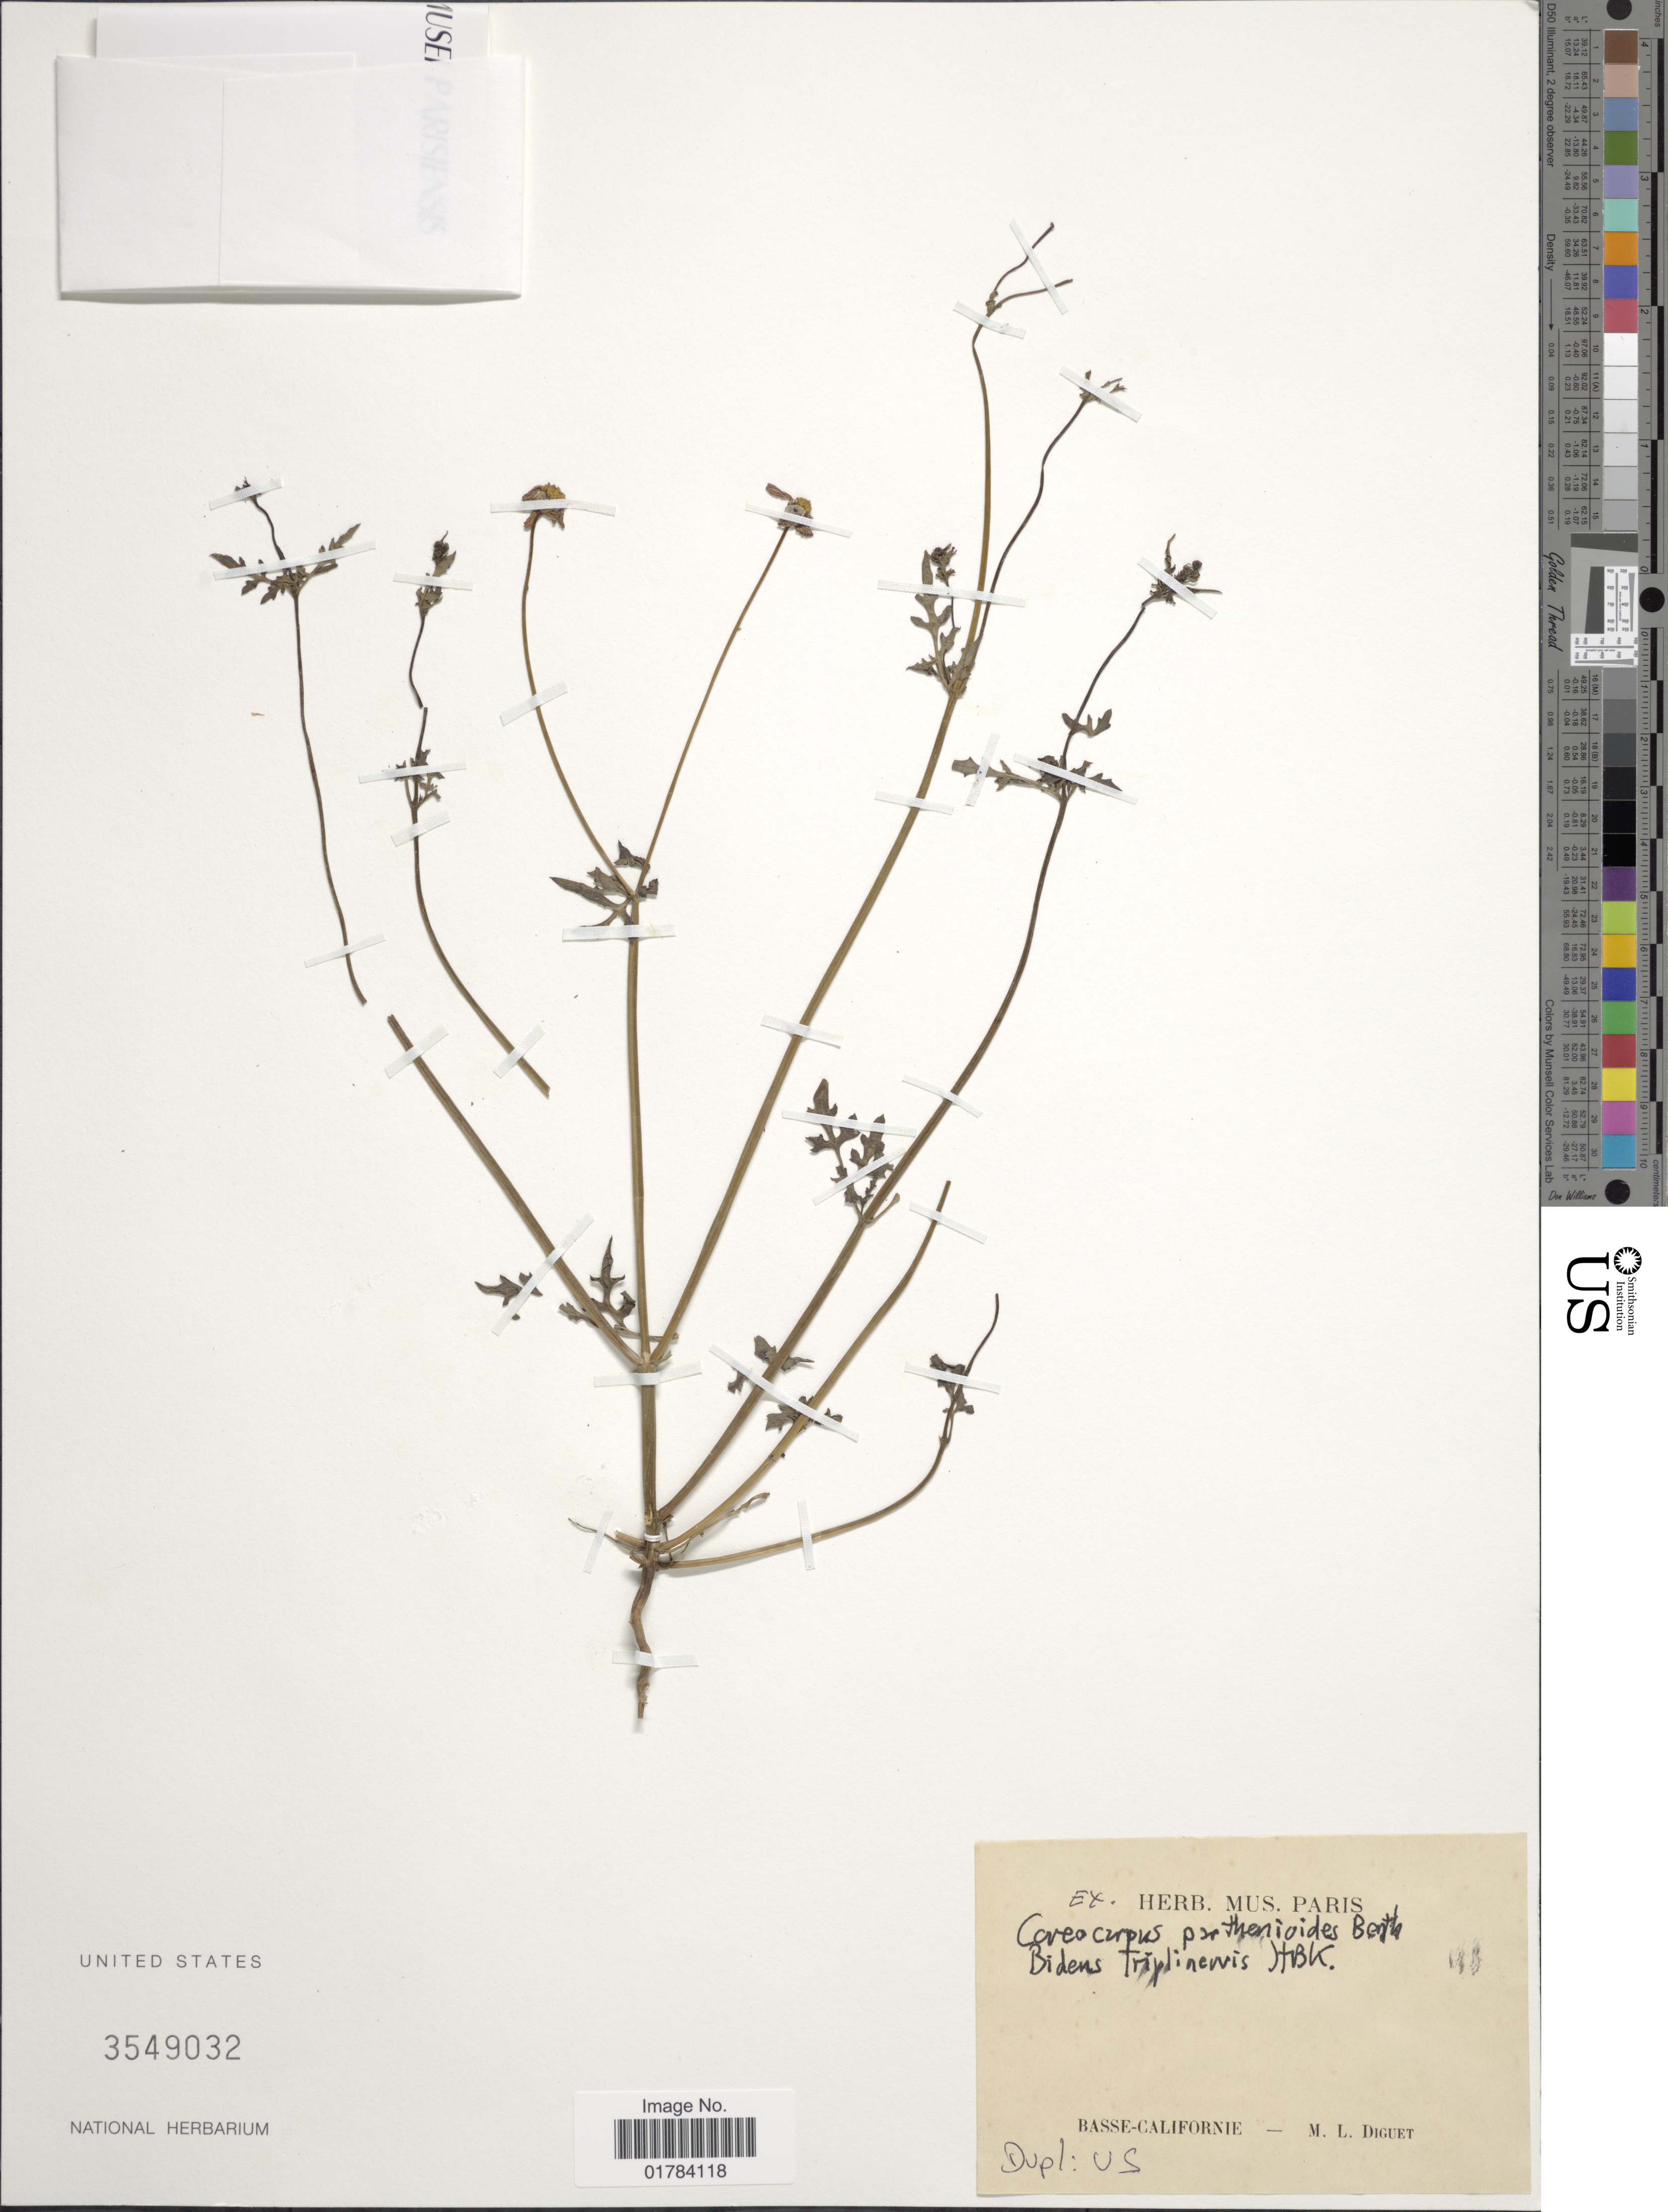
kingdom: Plantae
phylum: Tracheophyta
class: Magnoliopsida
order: Asterales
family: Asteraceae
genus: Coreocarpus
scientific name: Coreocarpus parthenioides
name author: Benth.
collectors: M. L. Diguet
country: Mexico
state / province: Baja California Sur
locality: Basse-Californie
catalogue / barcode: US 3549032